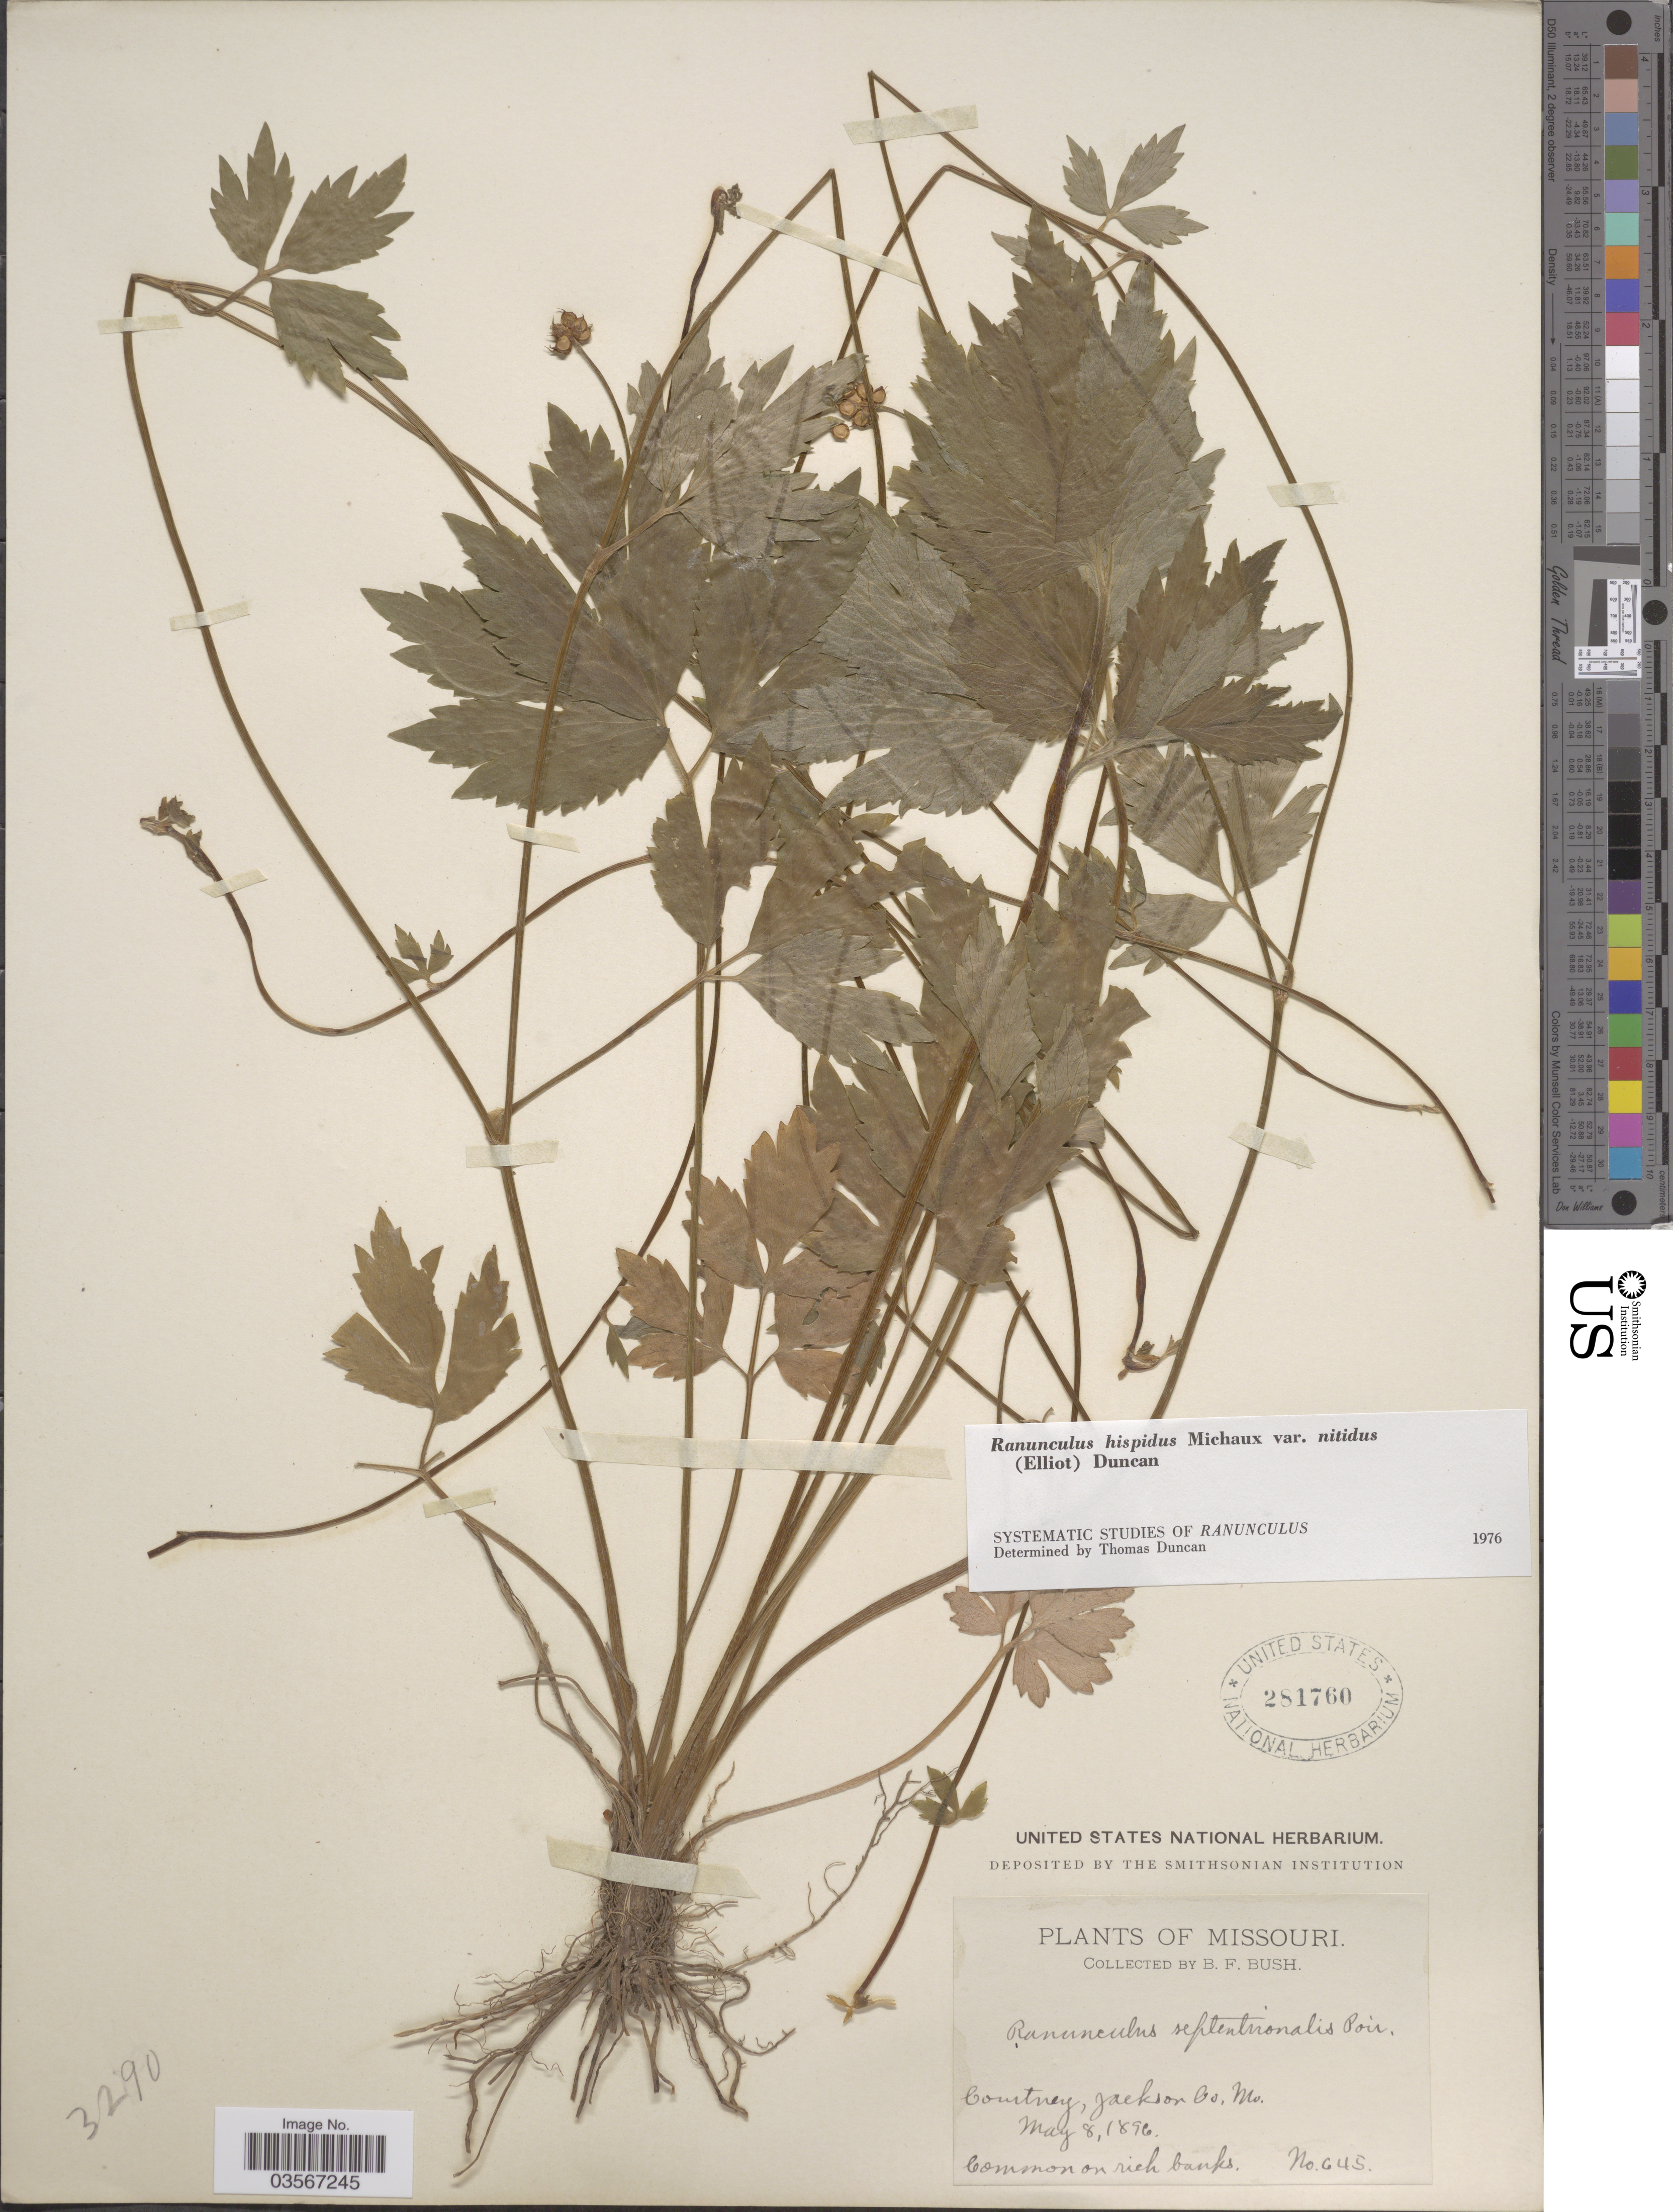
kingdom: Plantae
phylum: Tracheophyta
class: Magnoliopsida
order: Ranunculales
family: Ranunculaceae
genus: Ranunculus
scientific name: Ranunculus hispidus var. nitidus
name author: (Chapm.) T. Duncan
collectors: B. F. Bush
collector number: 645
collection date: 1896-05-08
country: United States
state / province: Missouri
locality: Courtney, Jackson Co.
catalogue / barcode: US 281760